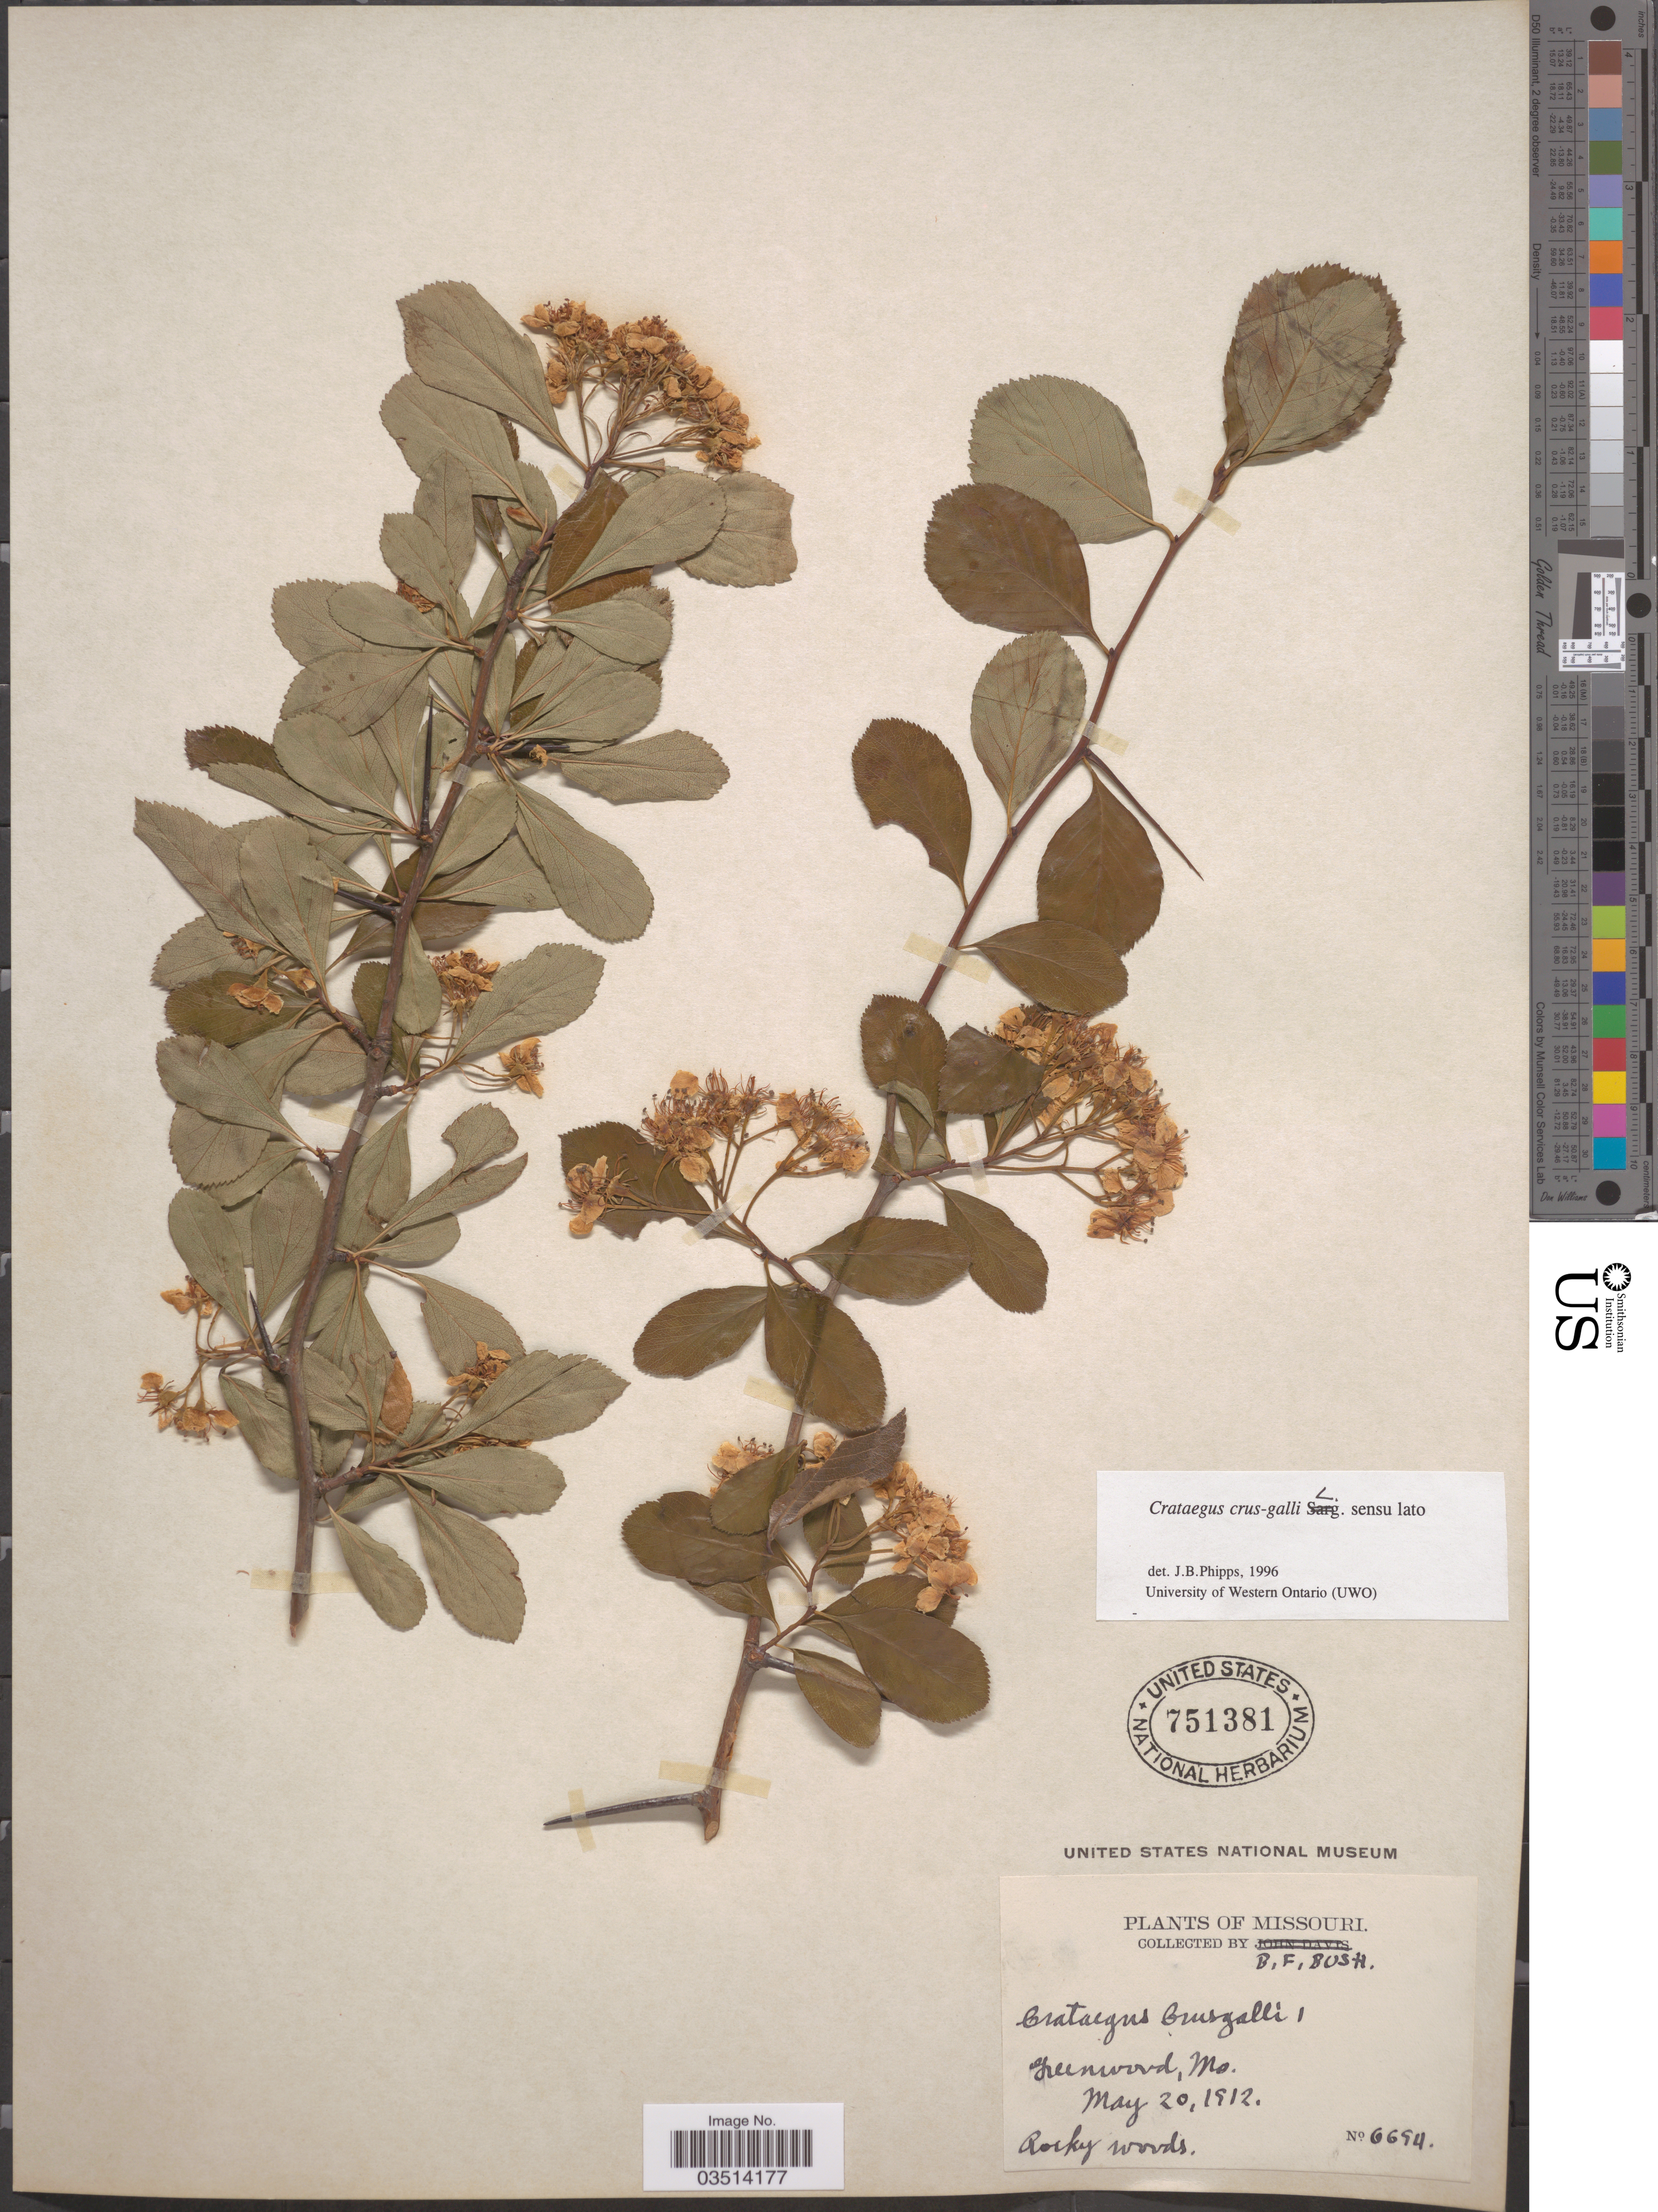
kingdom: Plantae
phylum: Tracheophyta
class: Magnoliopsida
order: Rosales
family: Rosaceae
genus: Crataegus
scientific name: Crataegus crus-galli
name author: L.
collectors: B. F. Bush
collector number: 6694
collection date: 1912-05-20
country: United States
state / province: Missouri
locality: Greenwood.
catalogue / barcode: US 751381